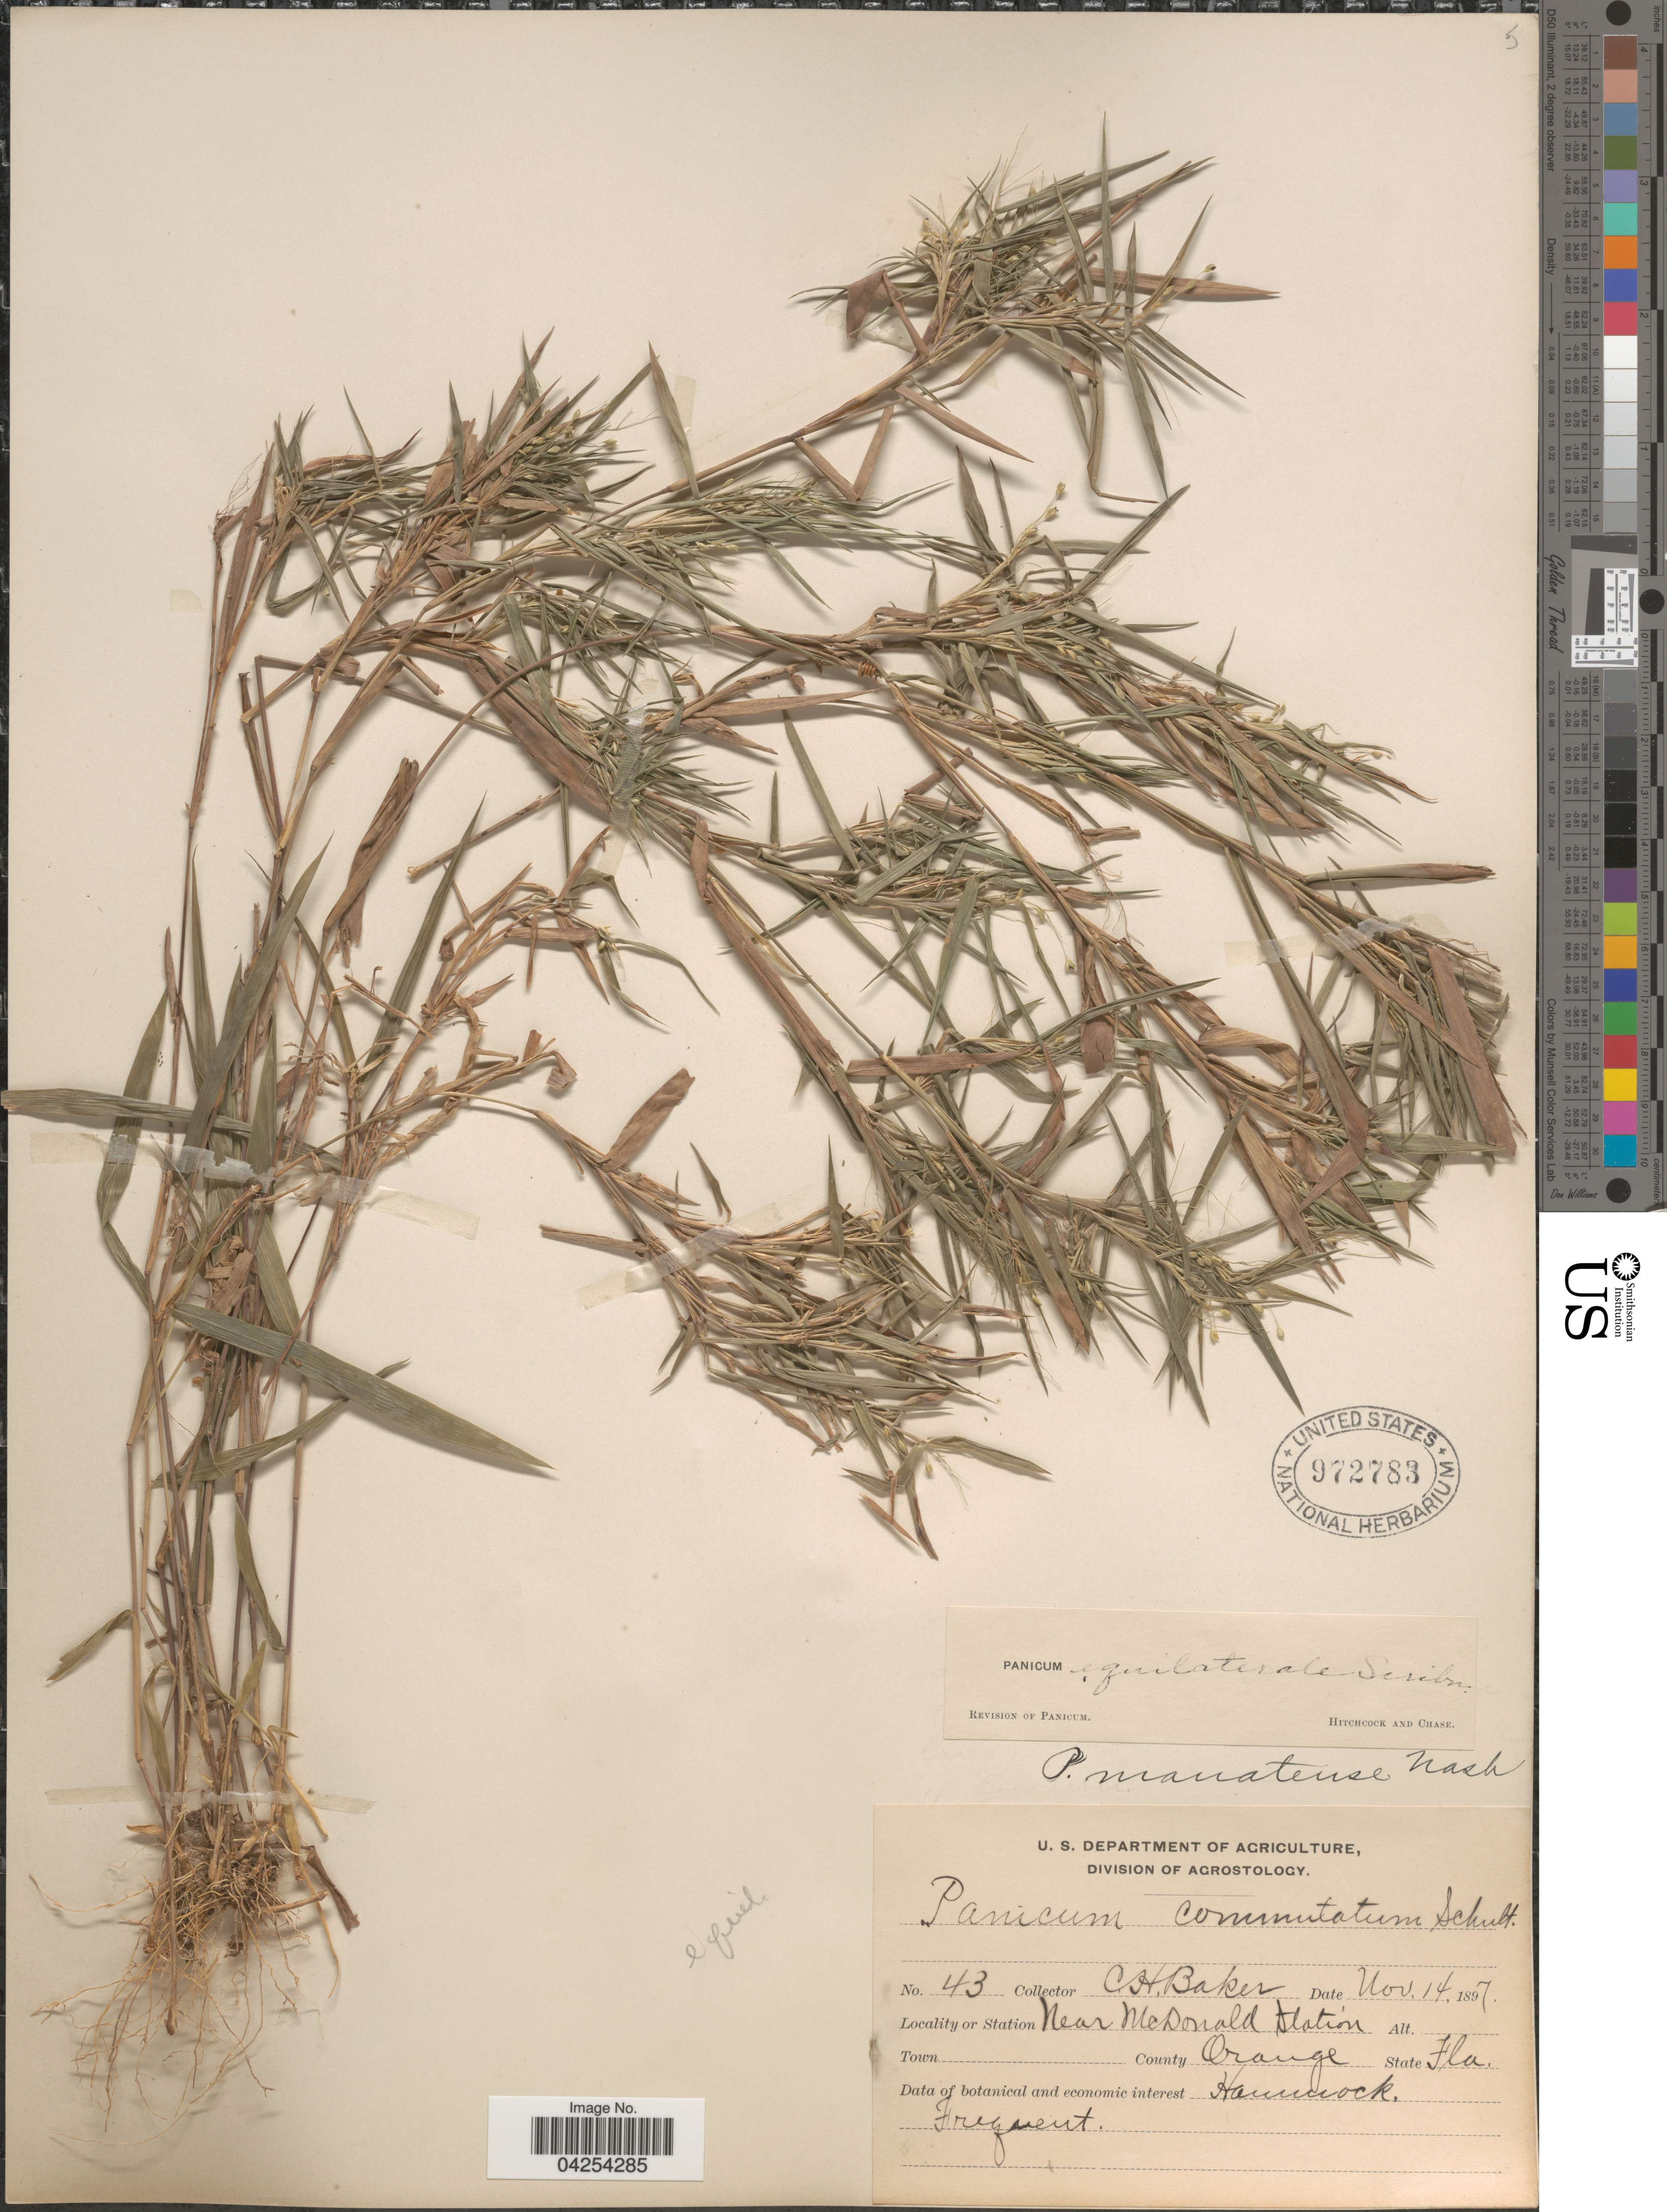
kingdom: Plantae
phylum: Tracheophyta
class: Liliopsida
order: Poales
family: Poaceae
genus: Dichanthelium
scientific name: Dichanthelium commutatum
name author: (Schult.) Gould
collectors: C. H. Baker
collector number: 43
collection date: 1897-11-14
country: United States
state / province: Florida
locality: Near McDonald Station. County Orange.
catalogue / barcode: US 972783